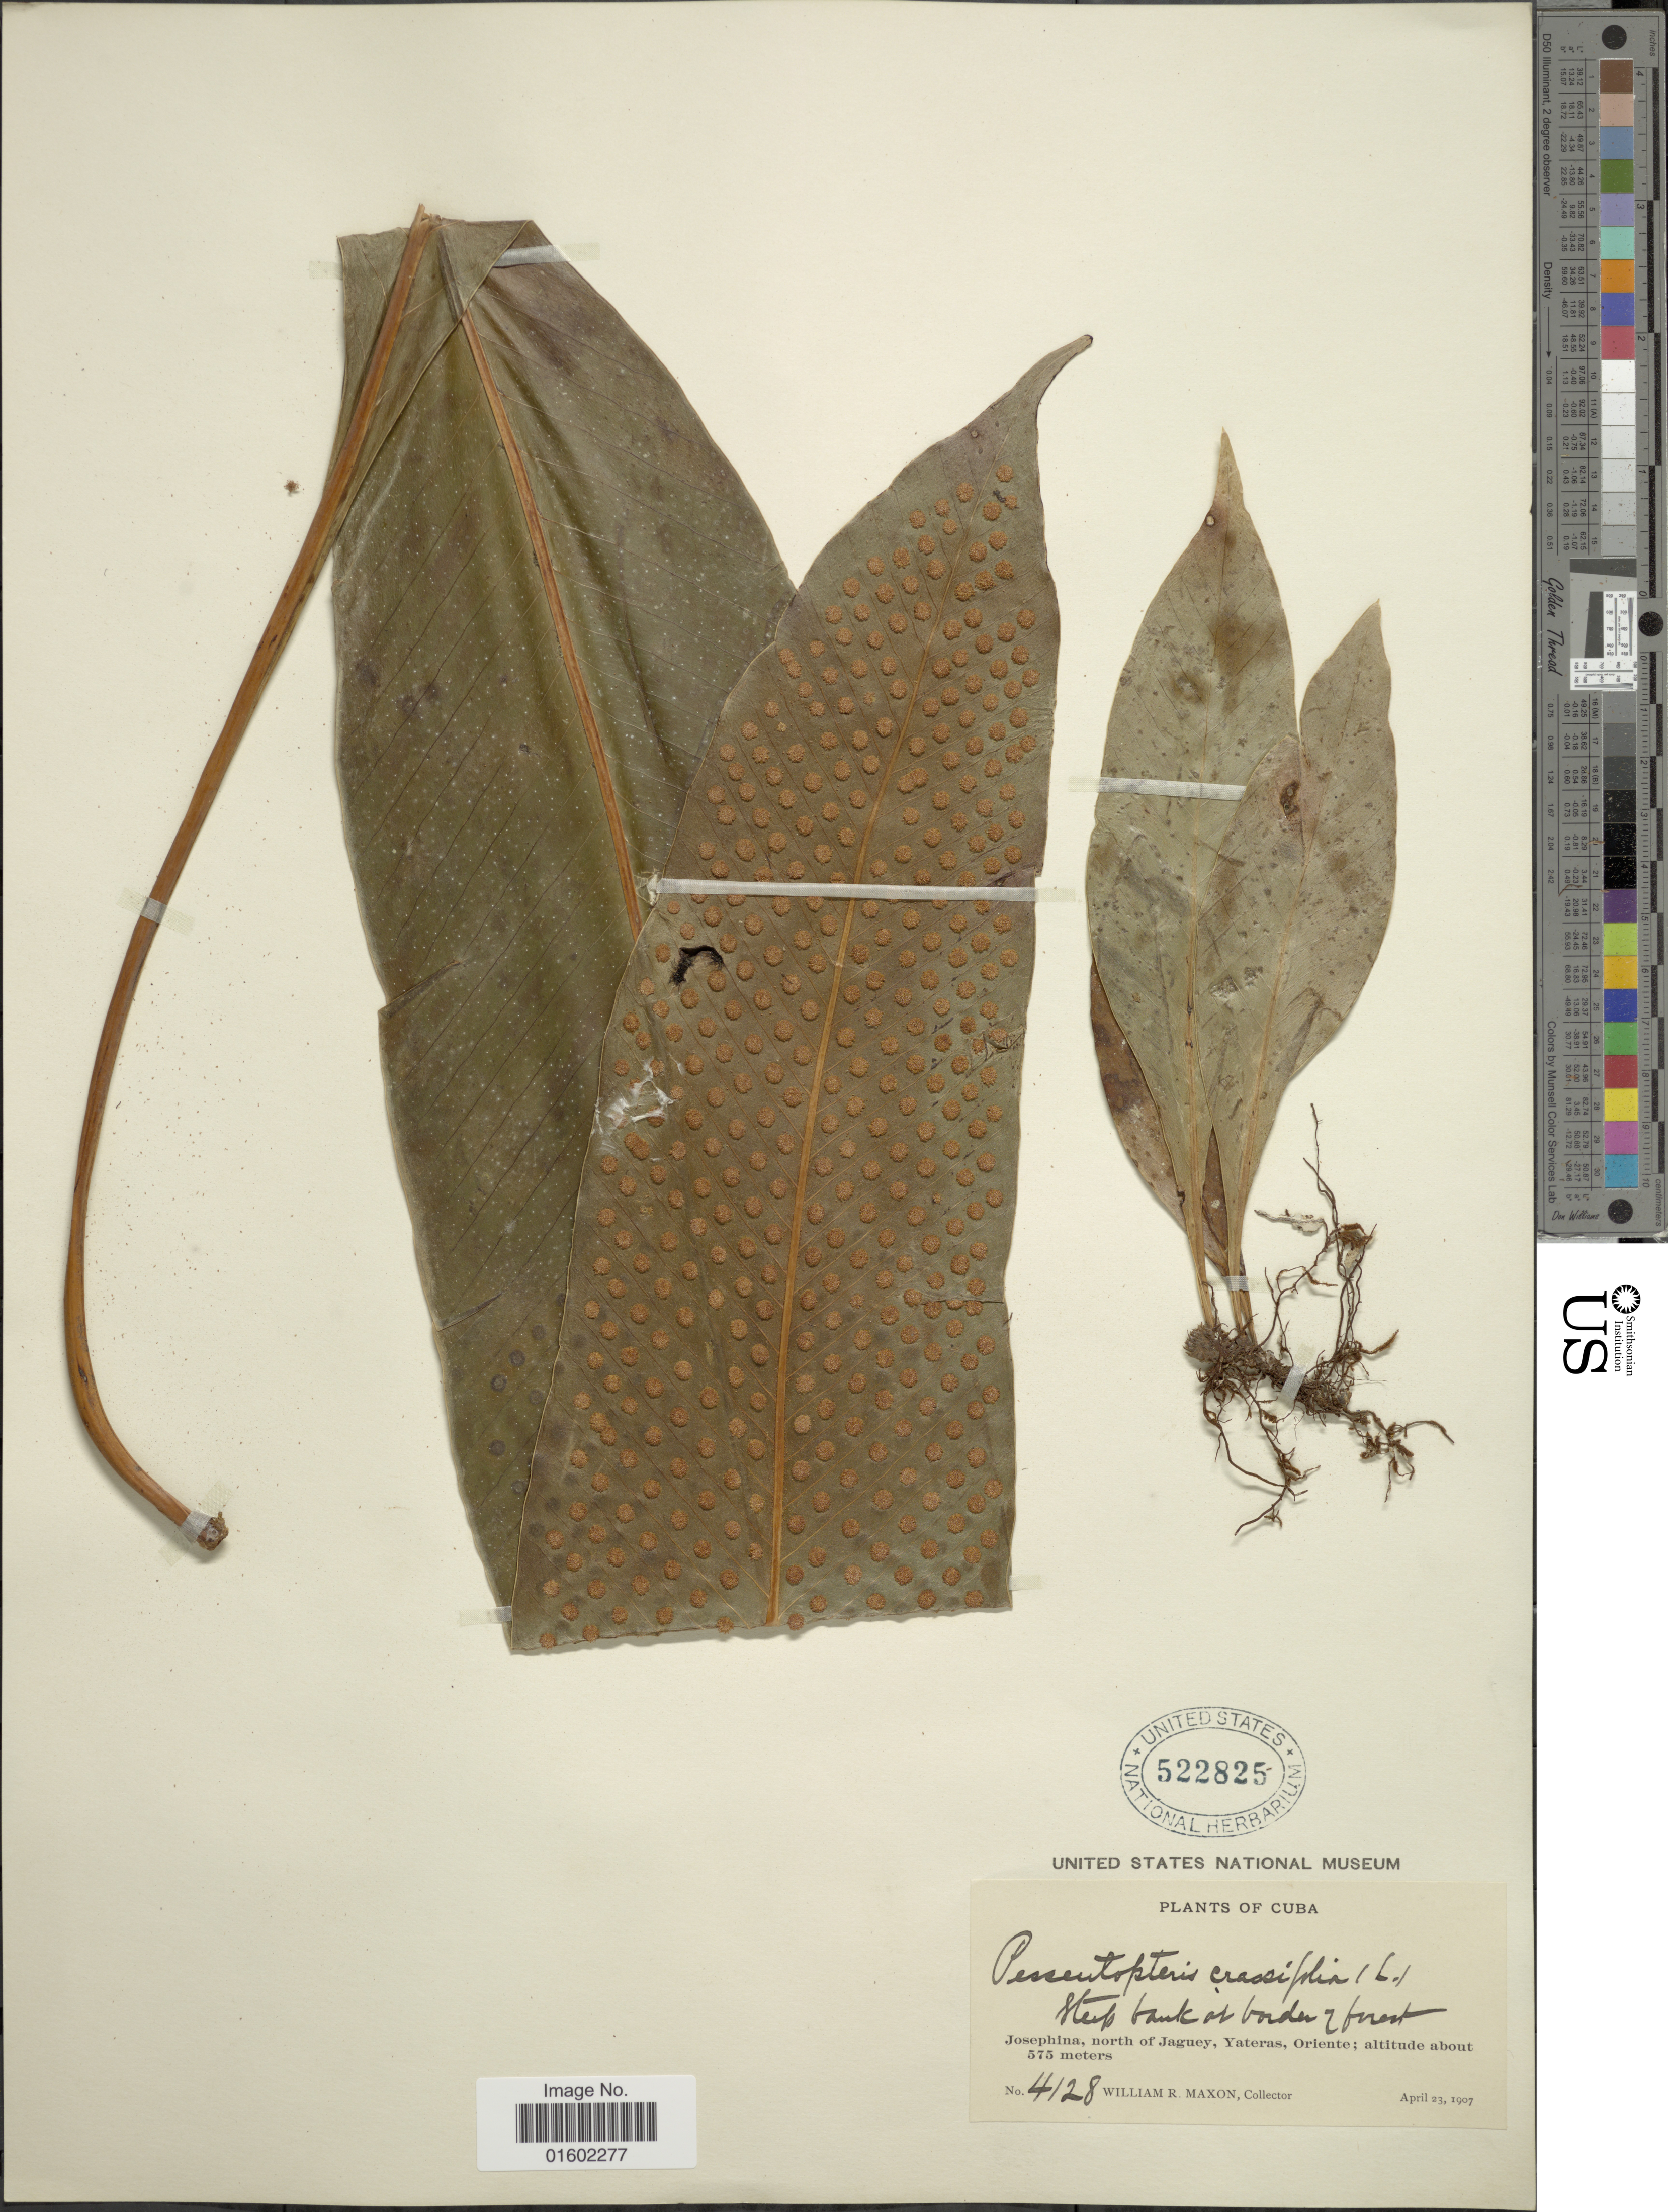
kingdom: Plantae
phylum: Tracheophyta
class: Polypodiopsida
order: Polypodiales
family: Polypodiaceae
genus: Niphidium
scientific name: Niphidium crassifolium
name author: (L.) Lellinger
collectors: W. R. Maxon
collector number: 4128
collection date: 1907-04-23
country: Cuba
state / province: Oriente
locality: Josephina, north of Jaguey, Yateras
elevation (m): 575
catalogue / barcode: US 522825